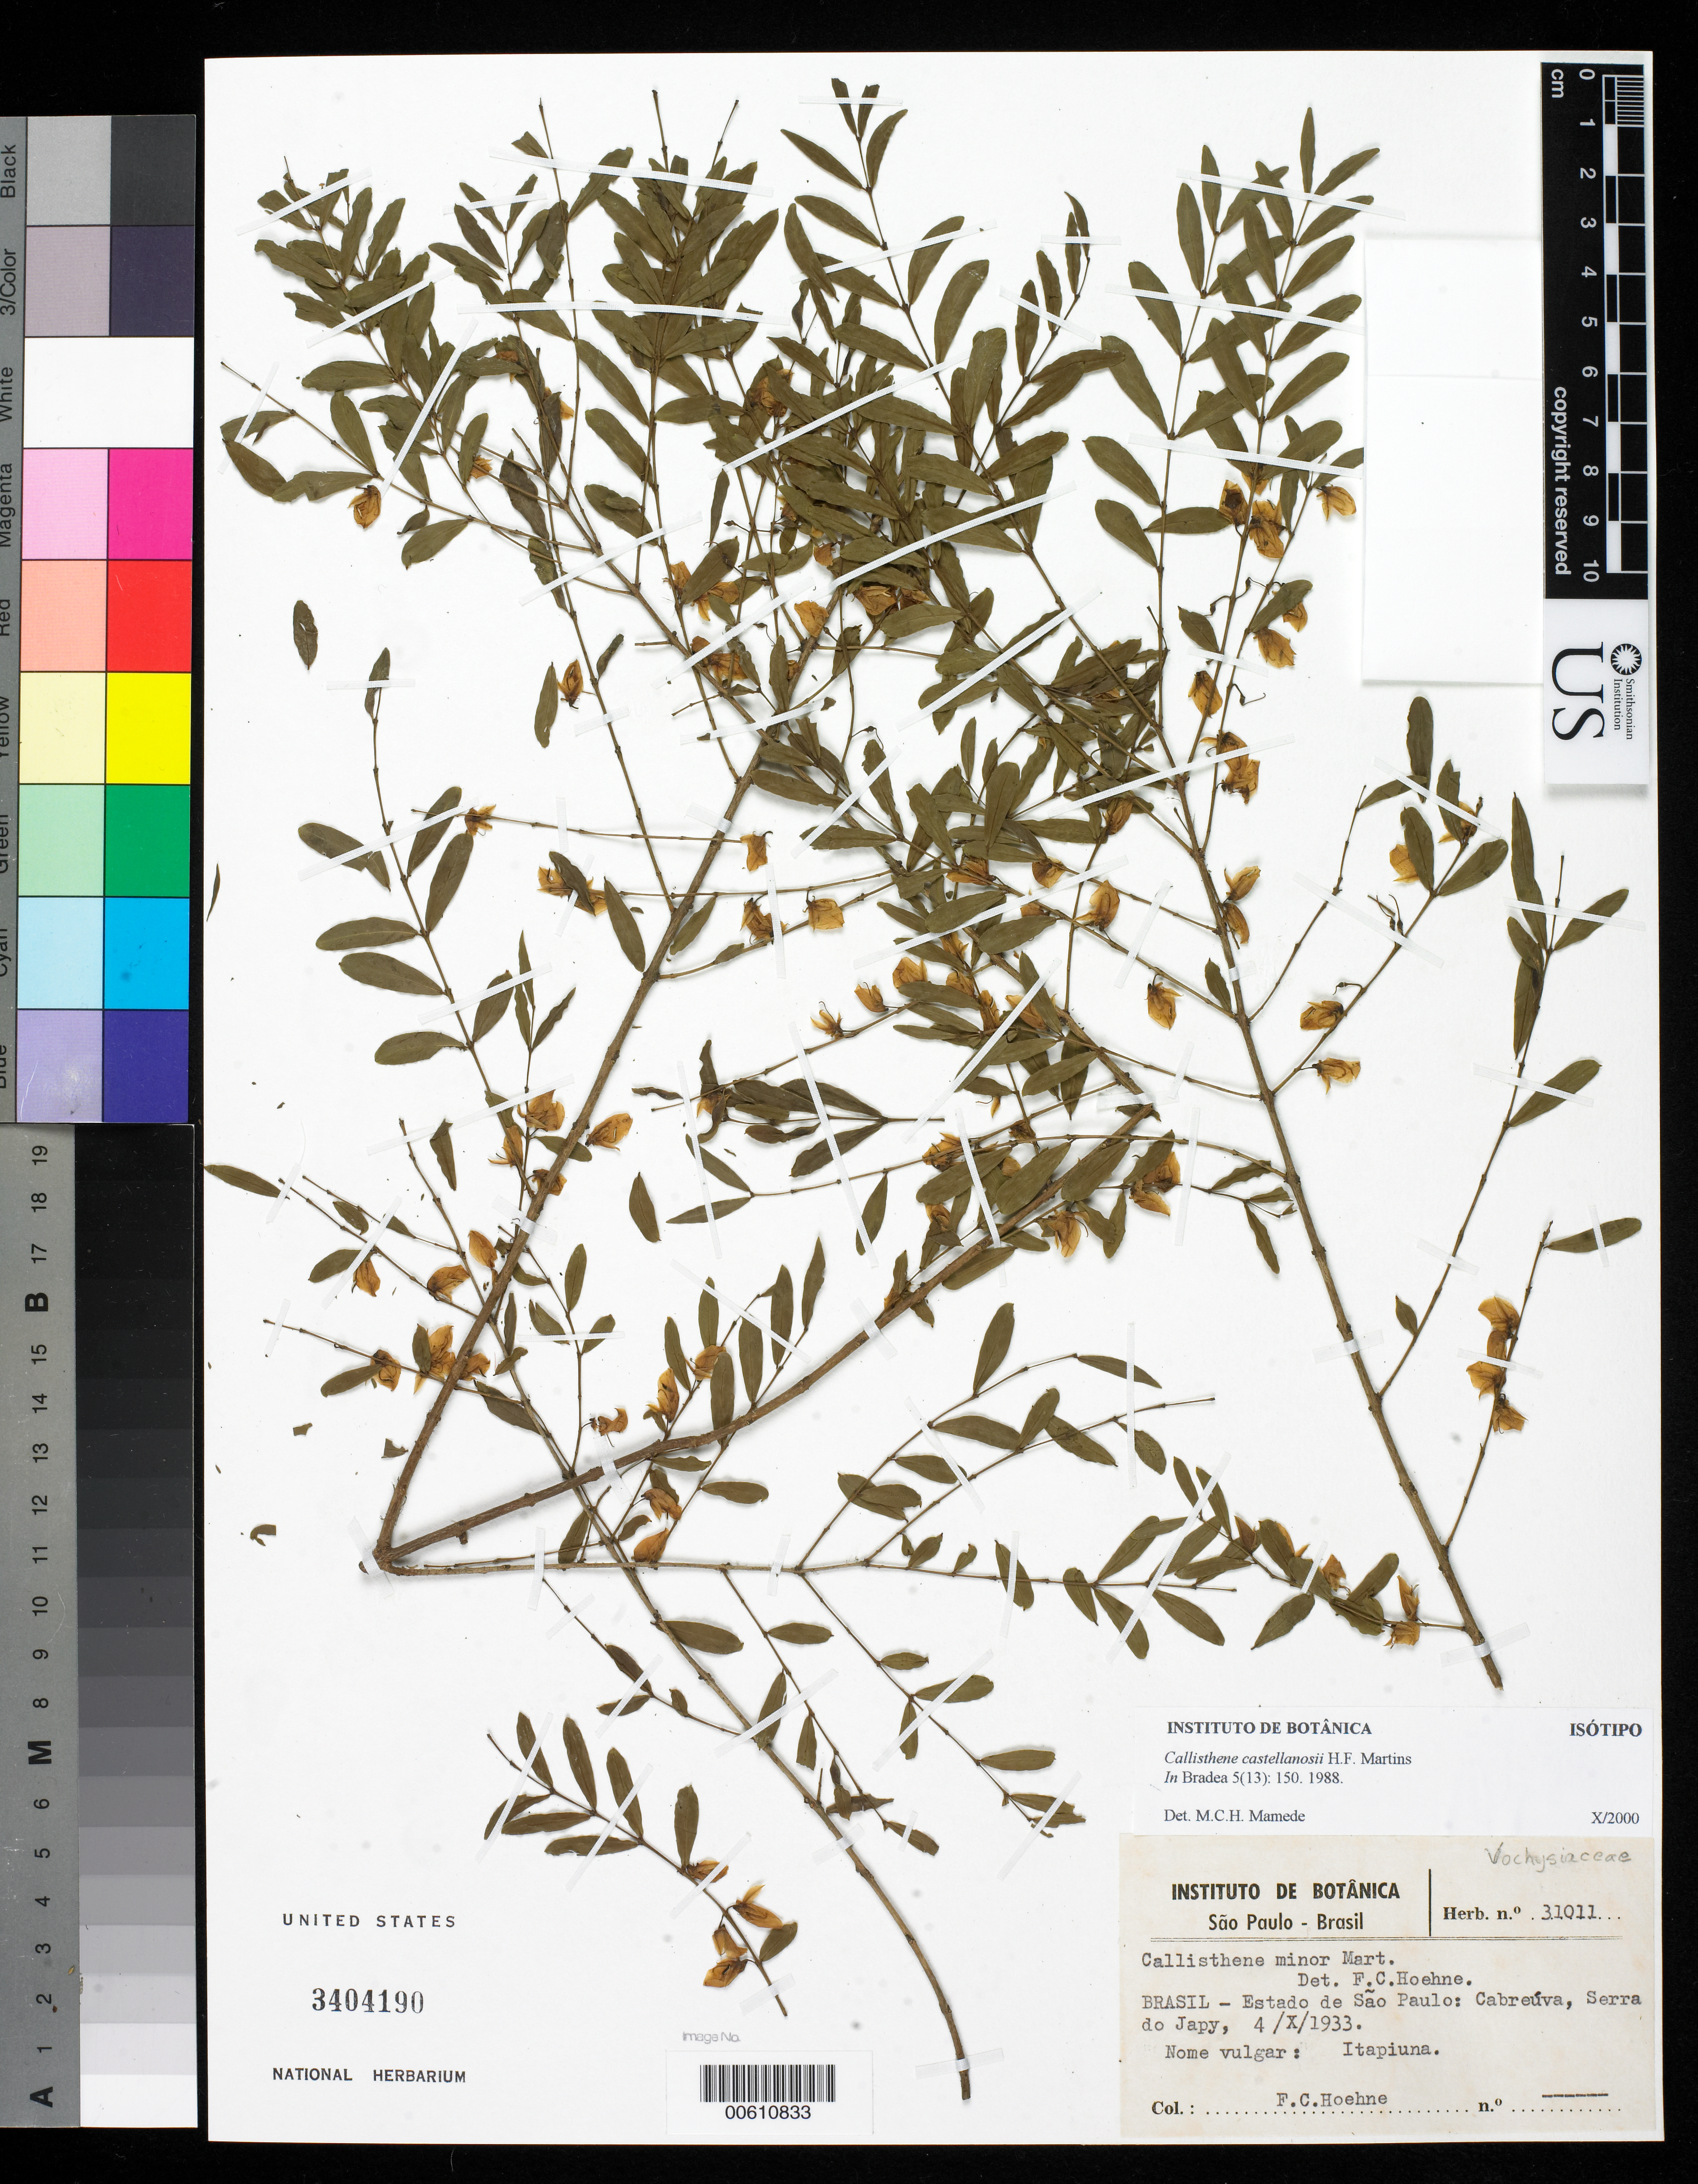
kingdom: Plantae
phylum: Tracheophyta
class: Magnoliopsida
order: Myrtales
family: Vochysiaceae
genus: Callisthene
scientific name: Callisthene castellanosii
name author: H.F. Martins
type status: Isotype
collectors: F. C. Hoehne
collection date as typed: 04 Oct 1933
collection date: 1933-10-04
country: Brazil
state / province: São Paulo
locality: Cabreúva, Serra do Japy.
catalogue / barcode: US 3404190